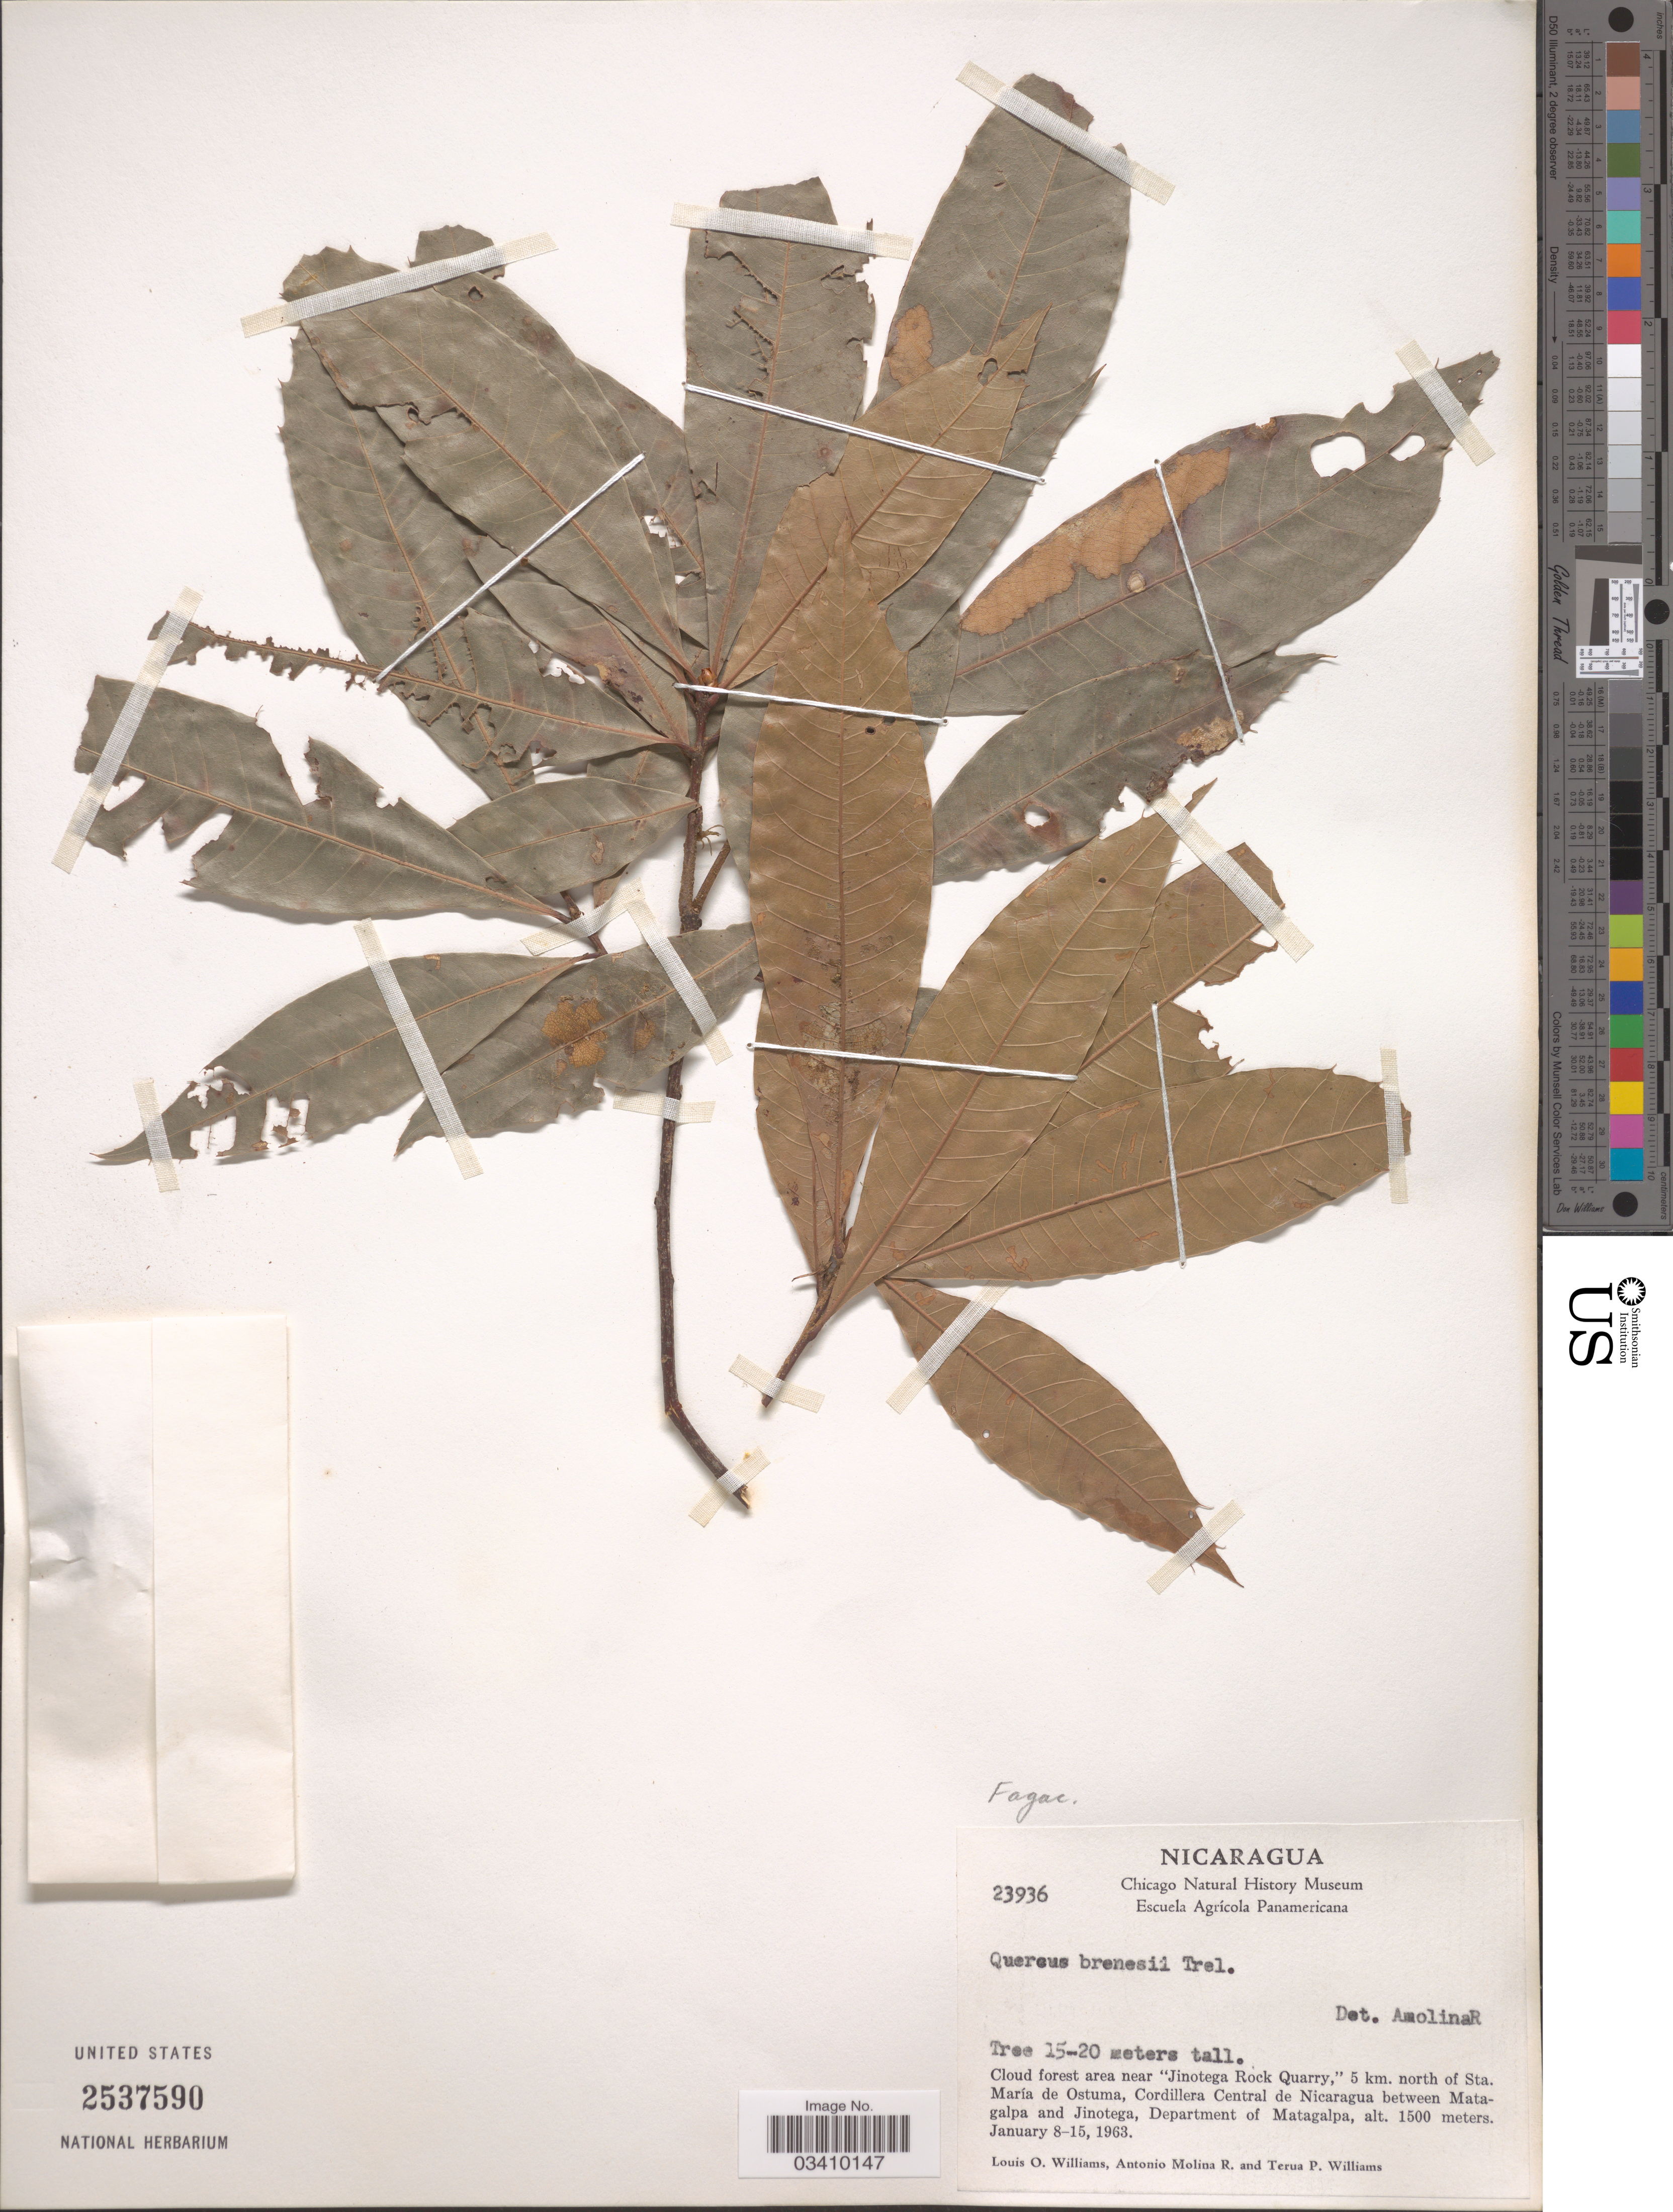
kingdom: Plantae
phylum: Tracheophyta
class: Magnoliopsida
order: Fagales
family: Fagaceae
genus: Quercus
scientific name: Quercus brenesii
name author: Trel.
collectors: L. O. Williams, A. Molina R. & T. P. Williams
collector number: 23936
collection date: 1963-01-08/1963-01-15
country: Nicaragua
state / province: Matagalpa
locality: Cloud forest area near 'Jinitega Rock Quarry,' 5 km. north of Sta. María de Ostuma, Cordillera Central de Nicaragua between Matagalpa and Jinotega, Department of Matagalpa.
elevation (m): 1500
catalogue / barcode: US 2537590